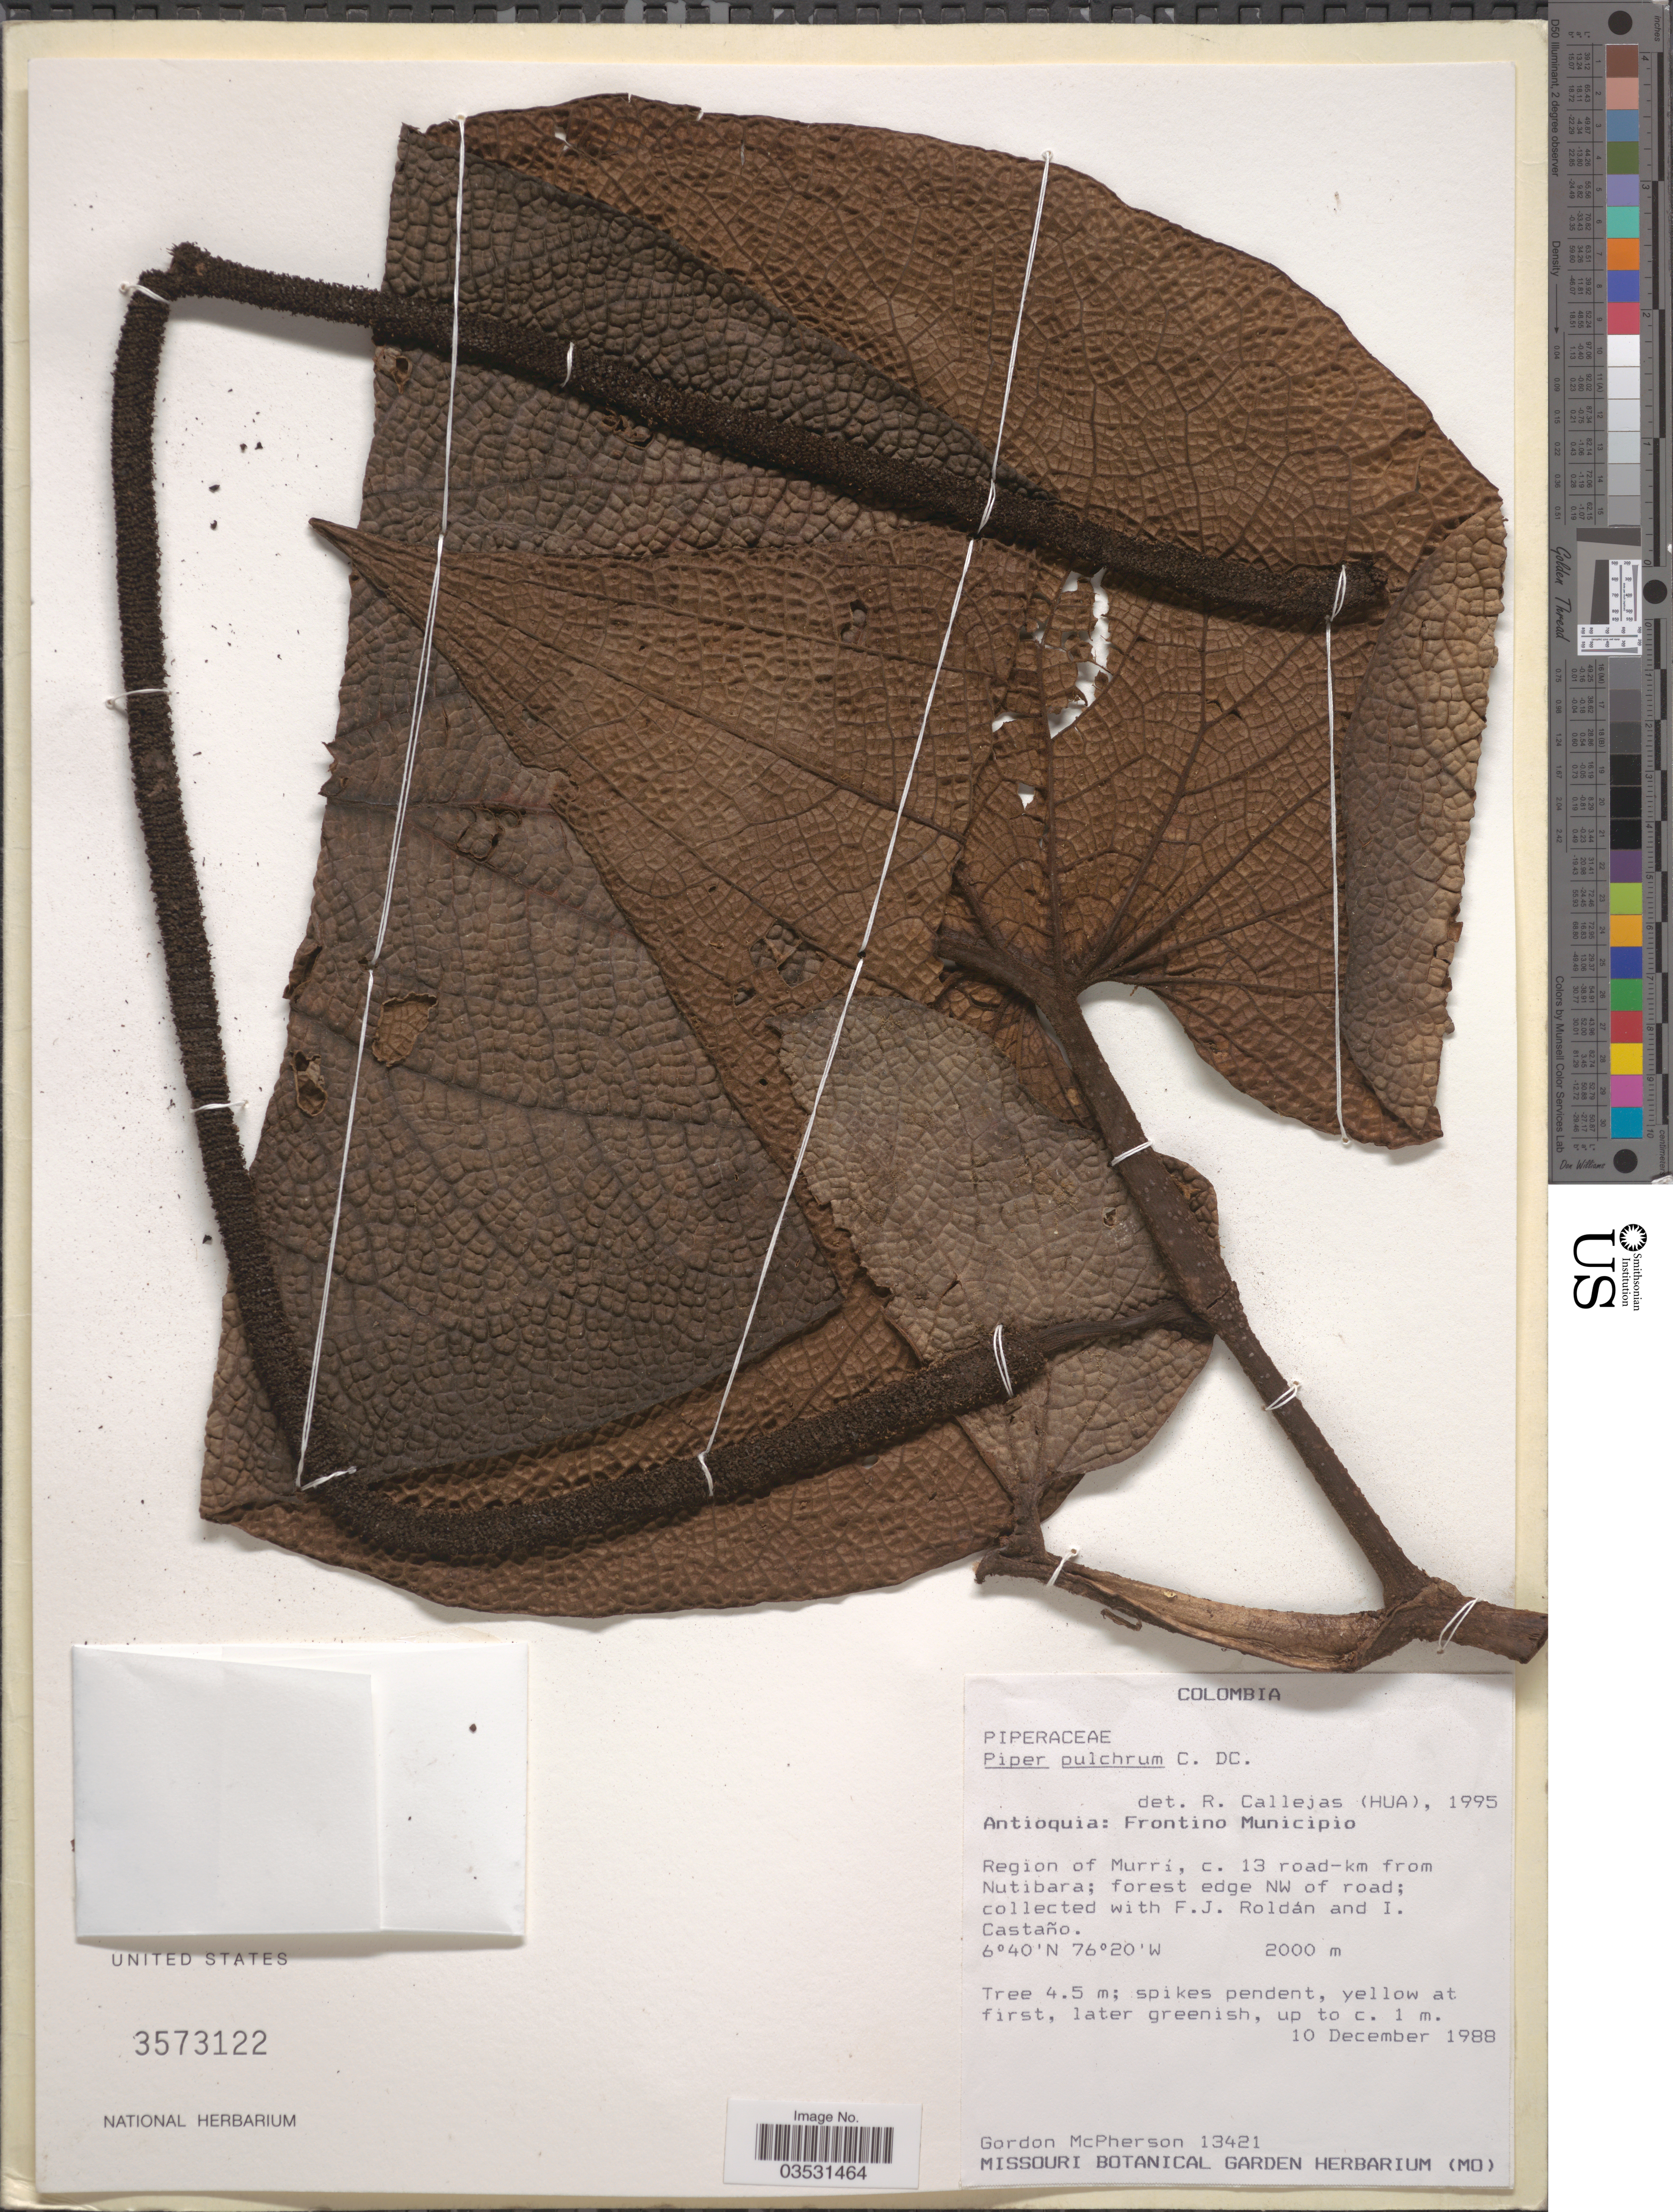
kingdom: Plantae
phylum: Tracheophyta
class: Magnoliopsida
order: Piperales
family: Piperaceae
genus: Piper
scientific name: Piper pulchrum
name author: C. DC.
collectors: G. D. McPherson, F. J. Roldán & I. Castaño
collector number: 13421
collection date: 1988-12-10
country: Colombia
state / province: Antioquia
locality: Frontino Municipio. Region of Murri, c. 13 road-km from Nutibara; forest edge NW of road.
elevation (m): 2000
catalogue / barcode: US 3573122